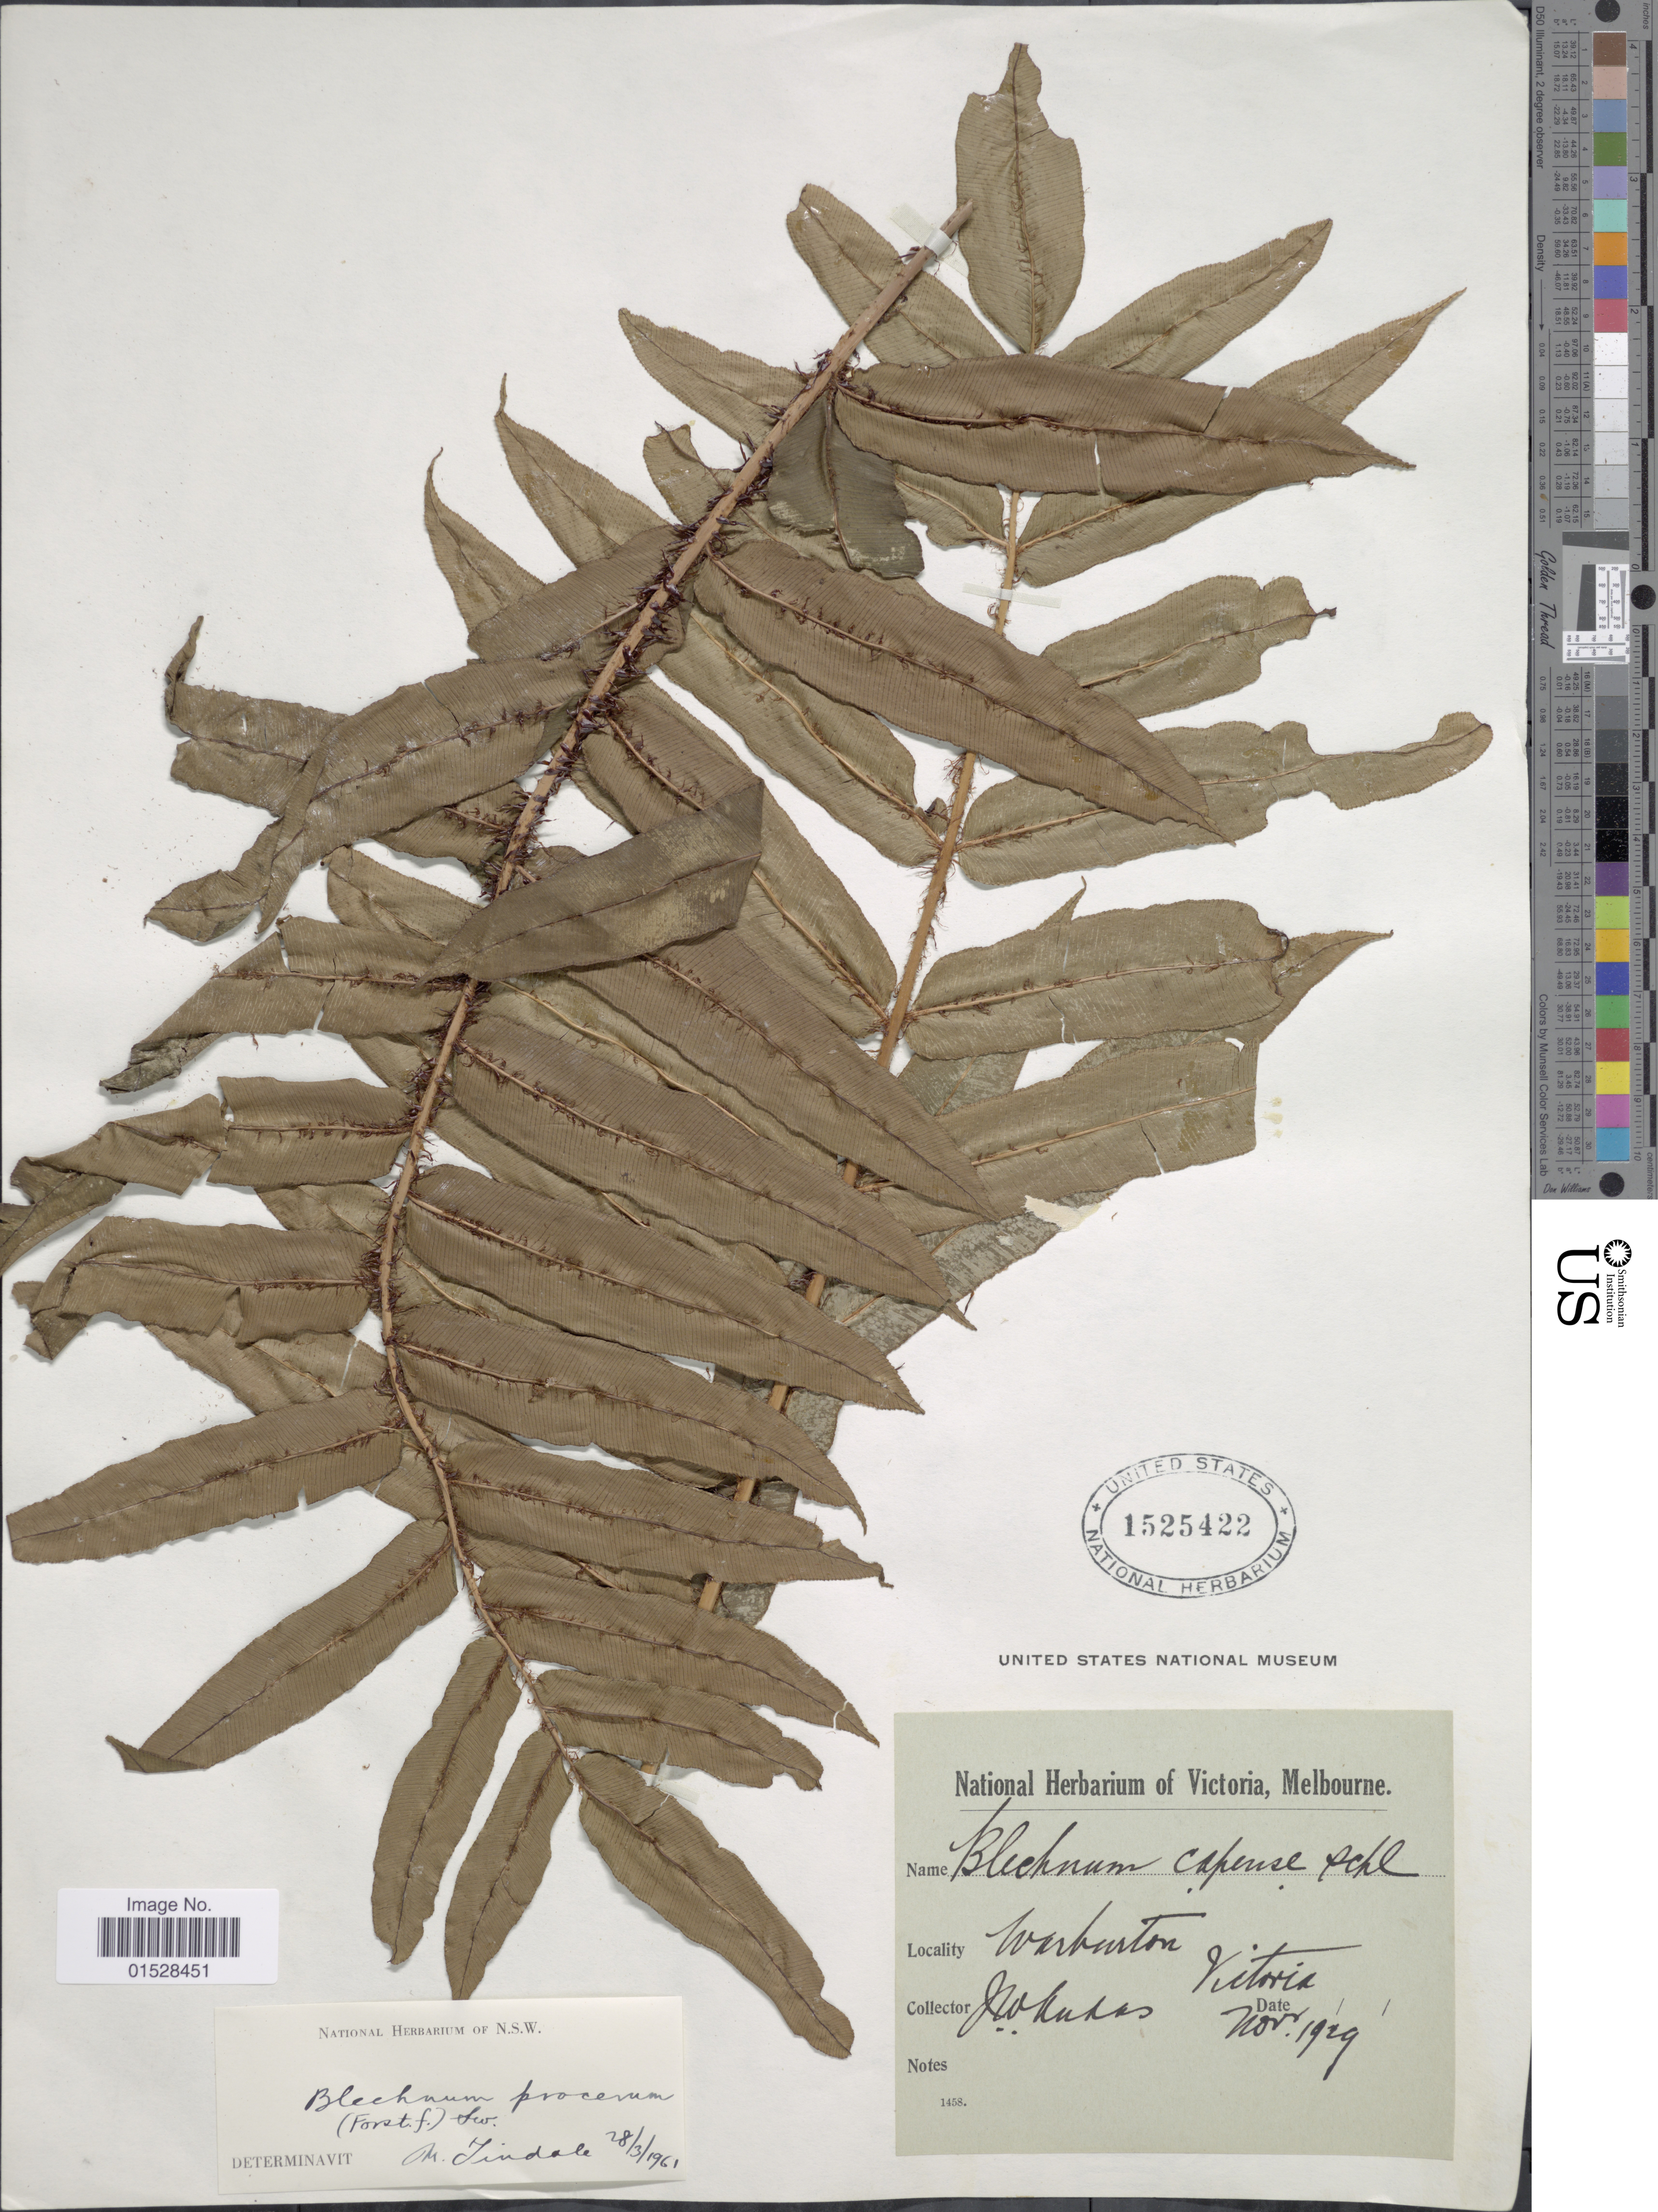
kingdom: Plantae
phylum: Tracheophyta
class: Polypodiopsida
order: Polypodiales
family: Blechnaceae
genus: Blechnum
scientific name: Blechnum procerum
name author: (F. Först.) Sw.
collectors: J. Audas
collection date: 1929-11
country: Australia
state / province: Victoria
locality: Warburton, Victoria.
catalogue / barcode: US 1525422